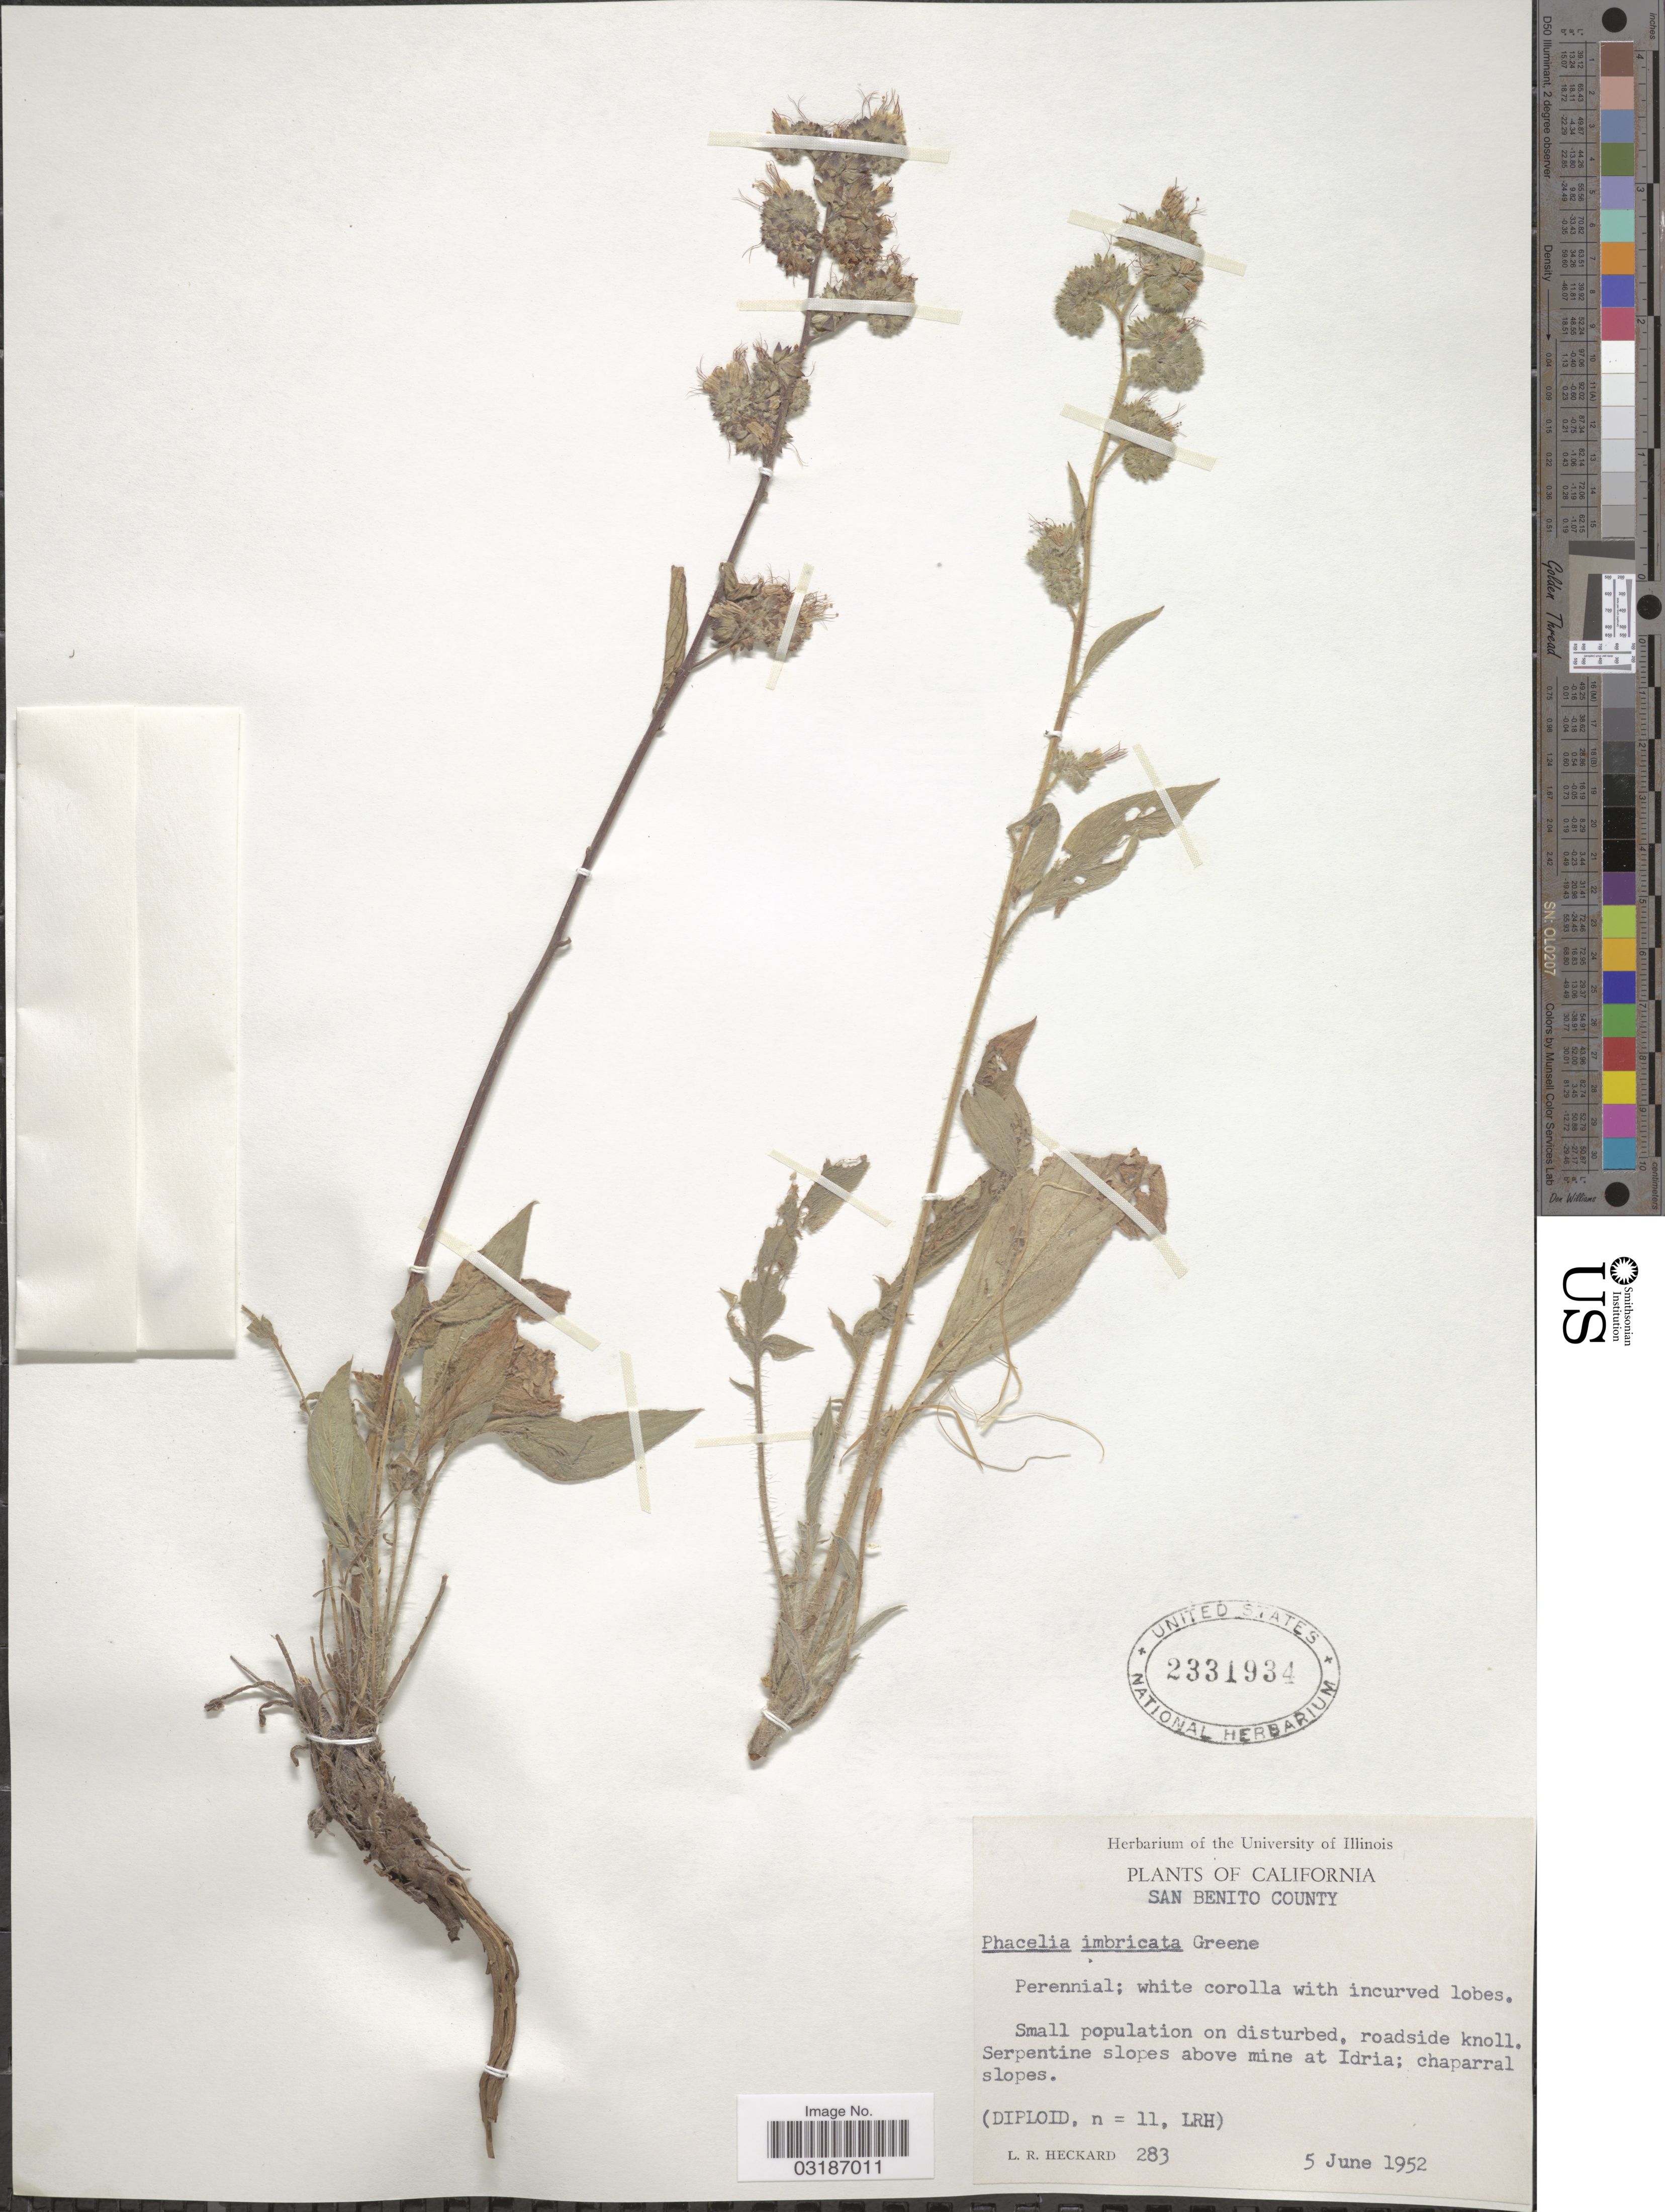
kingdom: Plantae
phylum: Tracheophyta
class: Magnoliopsida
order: Boraginales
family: Hydrophyllaceae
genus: Phacelia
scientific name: Phacelia imbricata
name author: Greene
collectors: L. R. Heckard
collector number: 283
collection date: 1952-06-05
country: United States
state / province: California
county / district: San Benito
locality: San Benito County. Serpentine slopes above mine at Idria; chaparral slopes.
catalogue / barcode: US 2331934